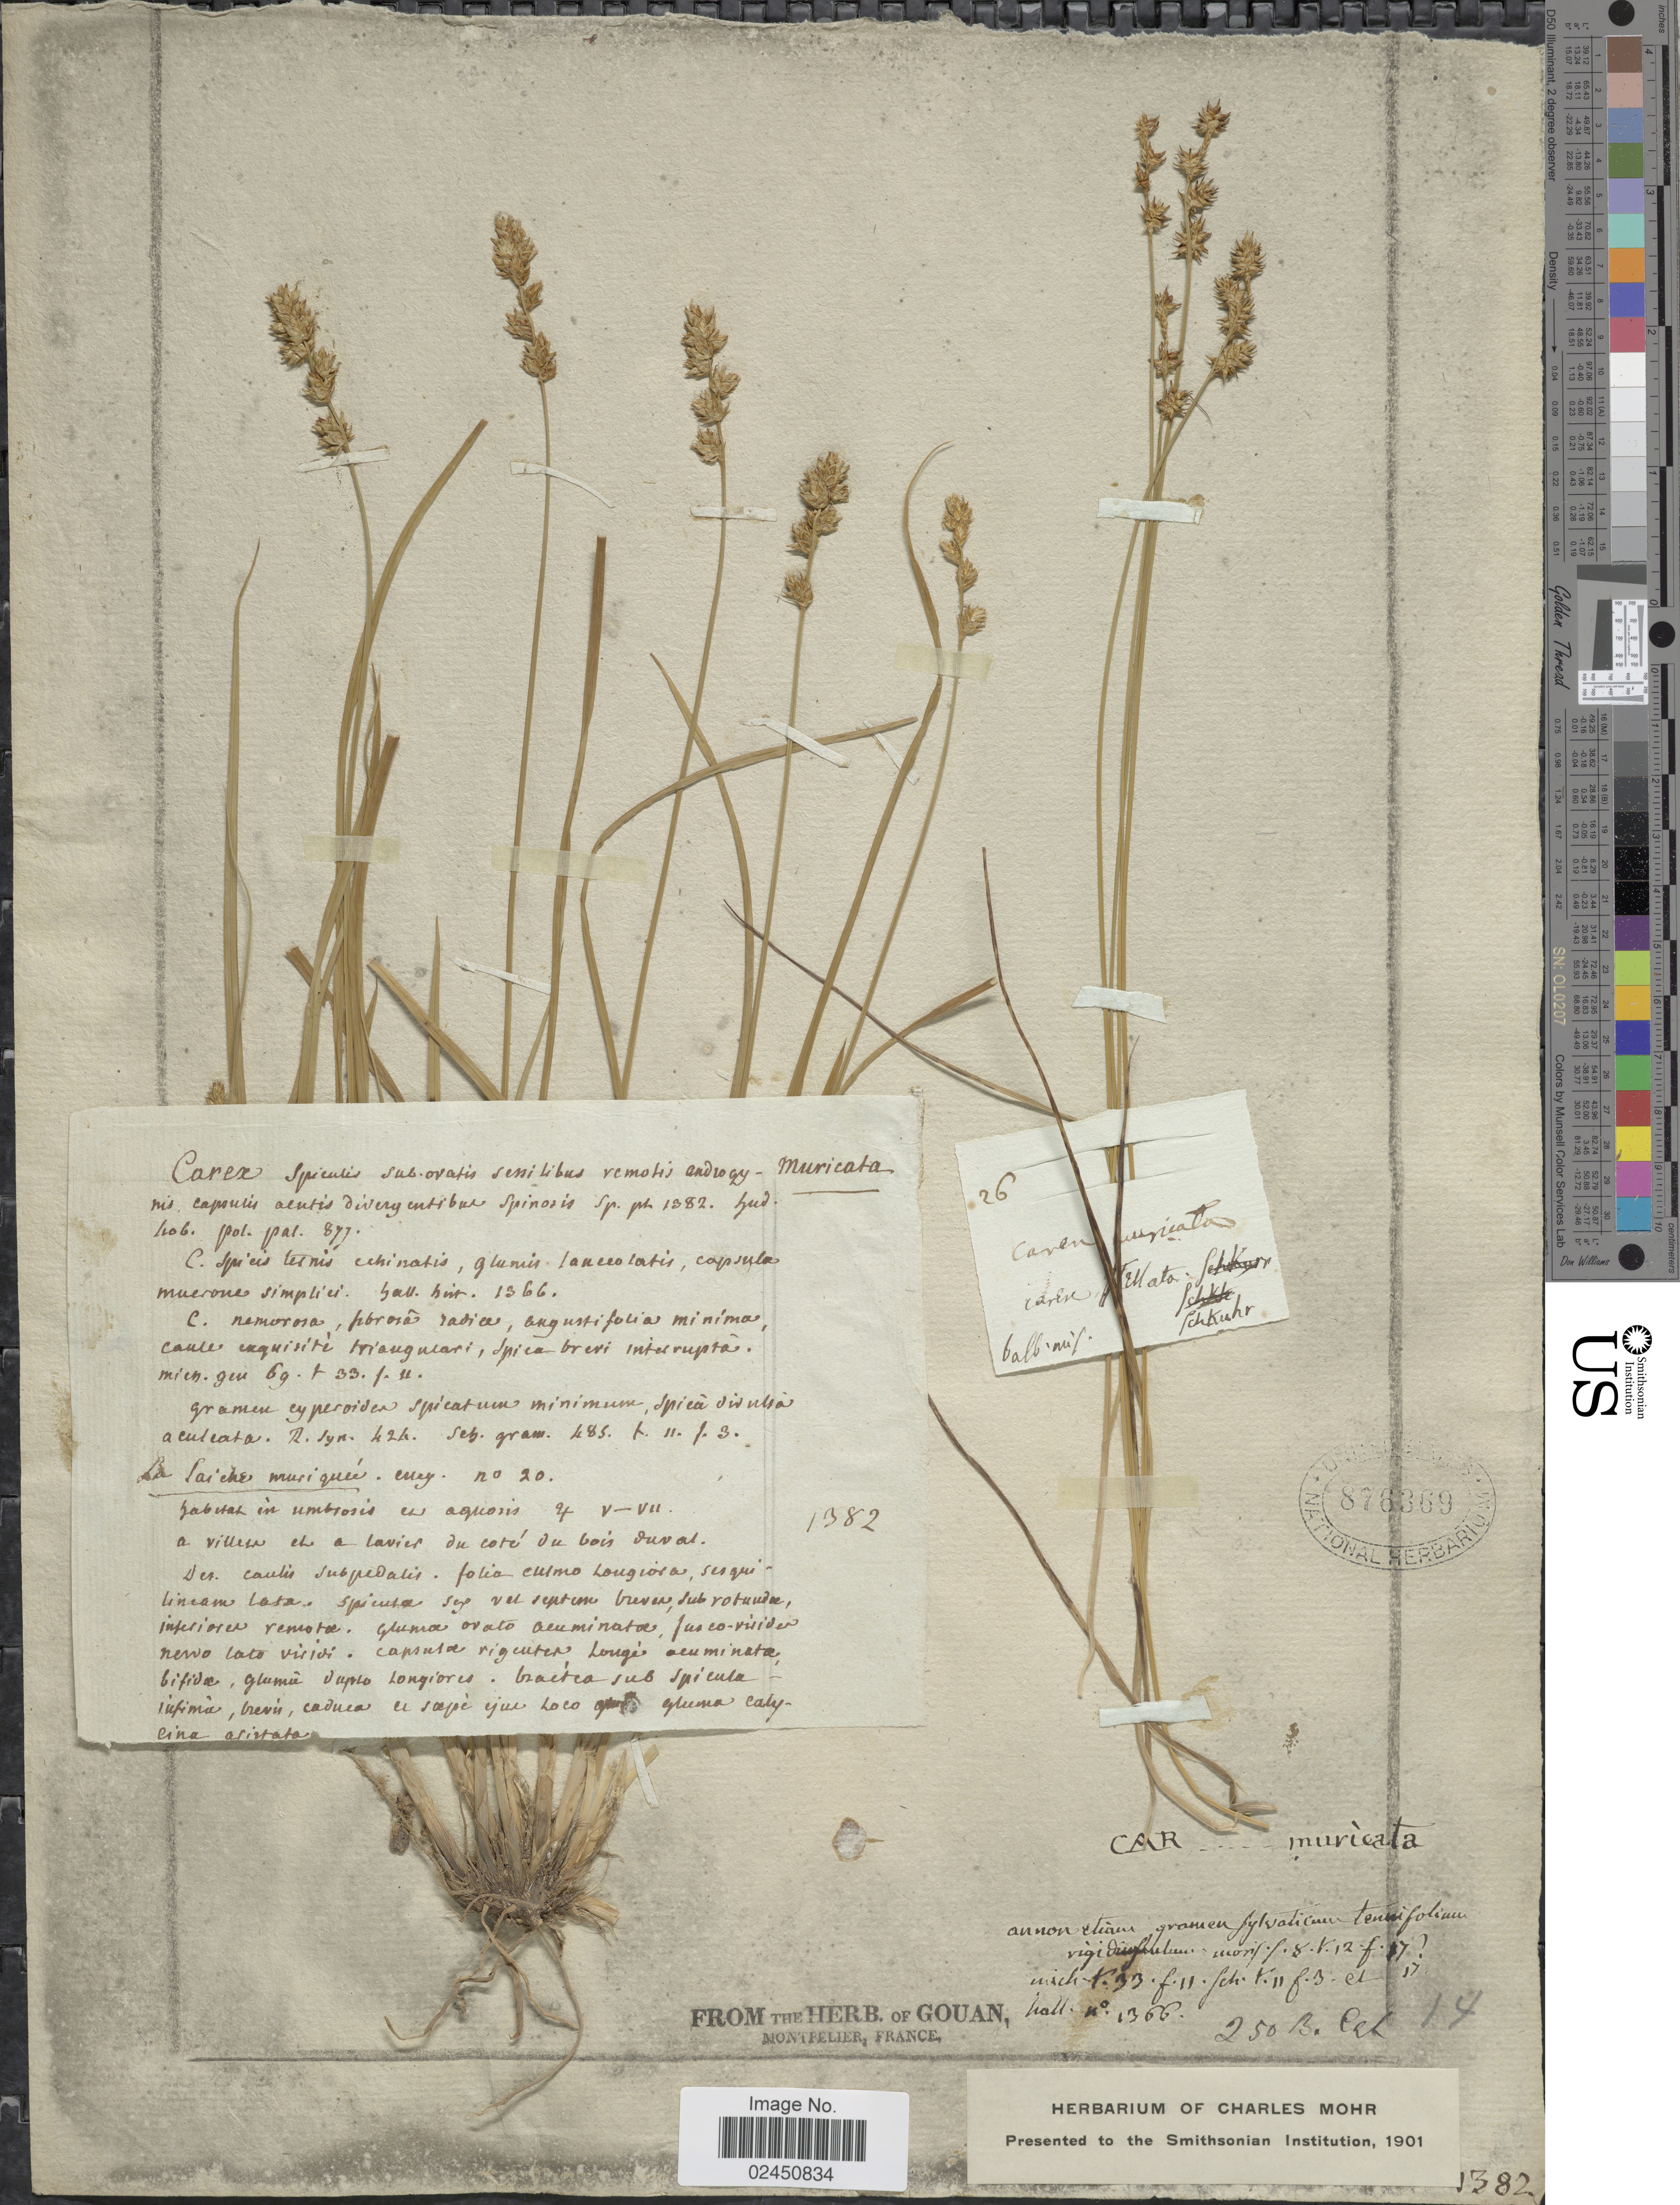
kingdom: Plantae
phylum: Tracheophyta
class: Liliopsida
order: Poales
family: Cyperaceae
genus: Carex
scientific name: Carex muricata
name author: L.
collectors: ex herb. Gouan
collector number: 1366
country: France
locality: Montpellier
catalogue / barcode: US 876369